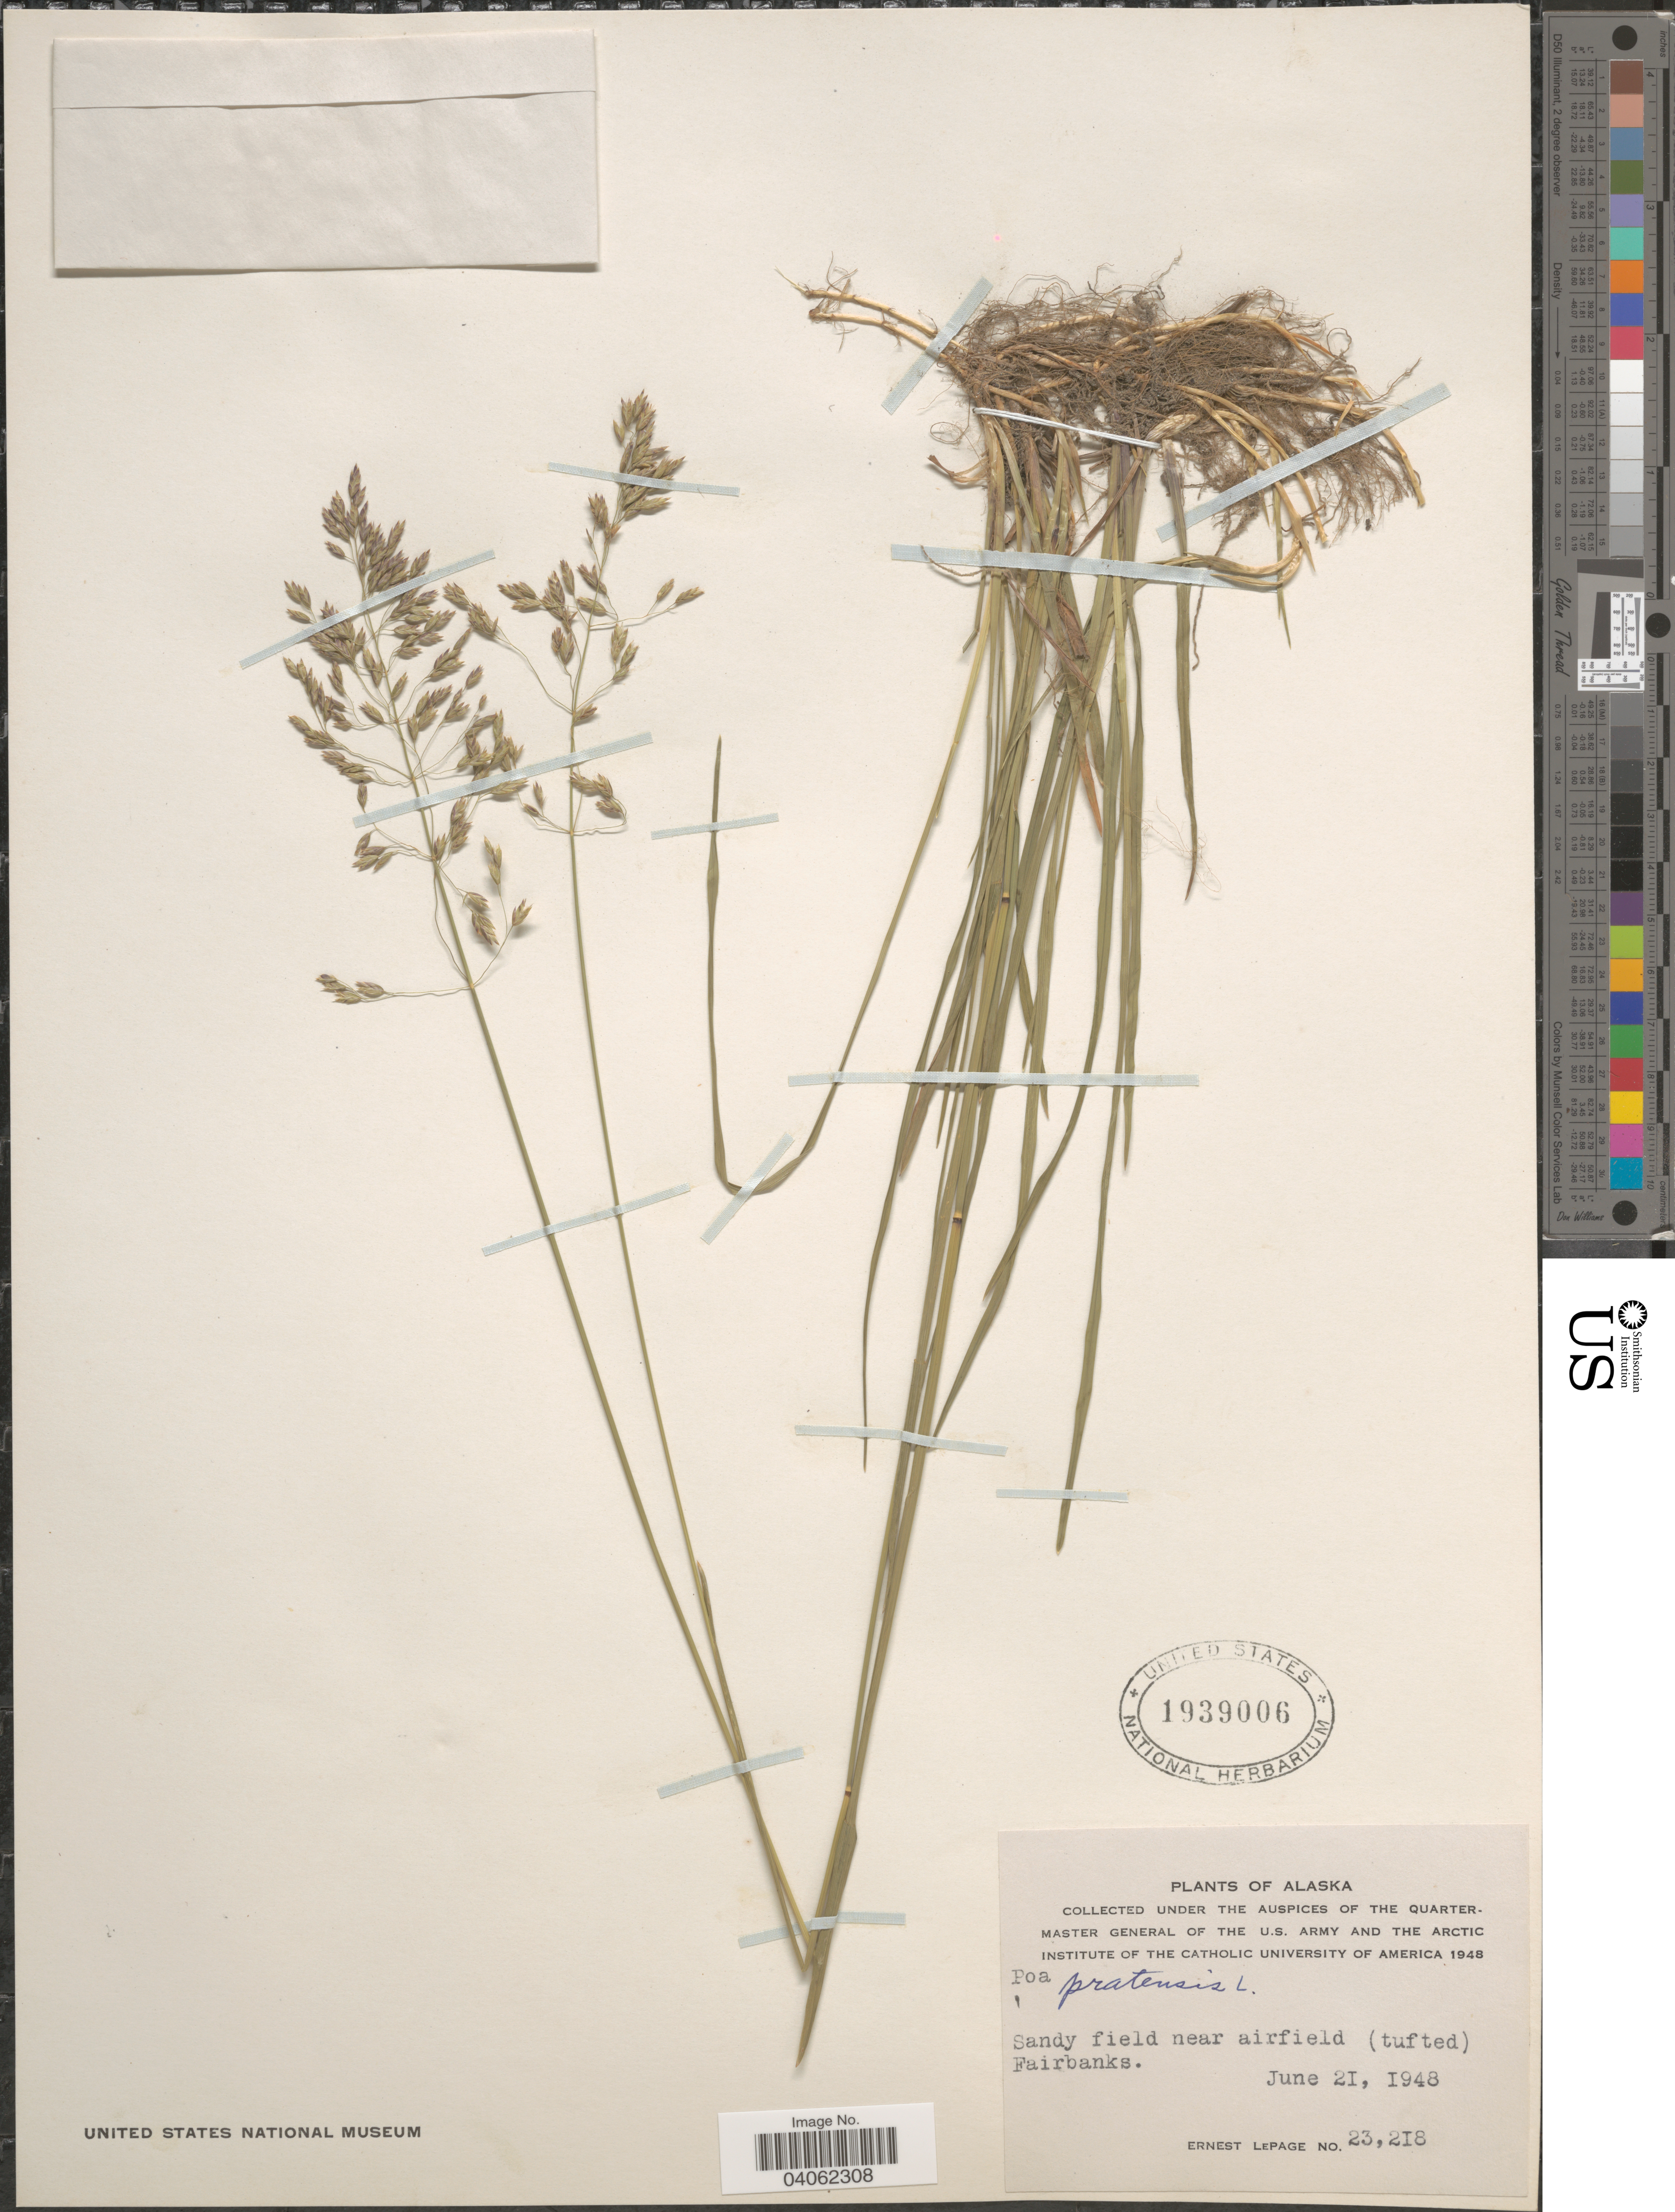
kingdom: Plantae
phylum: Tracheophyta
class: Liliopsida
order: Poales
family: Poaceae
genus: Poa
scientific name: Poa pratensis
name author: L.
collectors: E. Lepage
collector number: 23218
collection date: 1948-06-21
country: United States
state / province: Alaska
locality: Sandy field near airfield Fairbanks.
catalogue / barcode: US 1939006